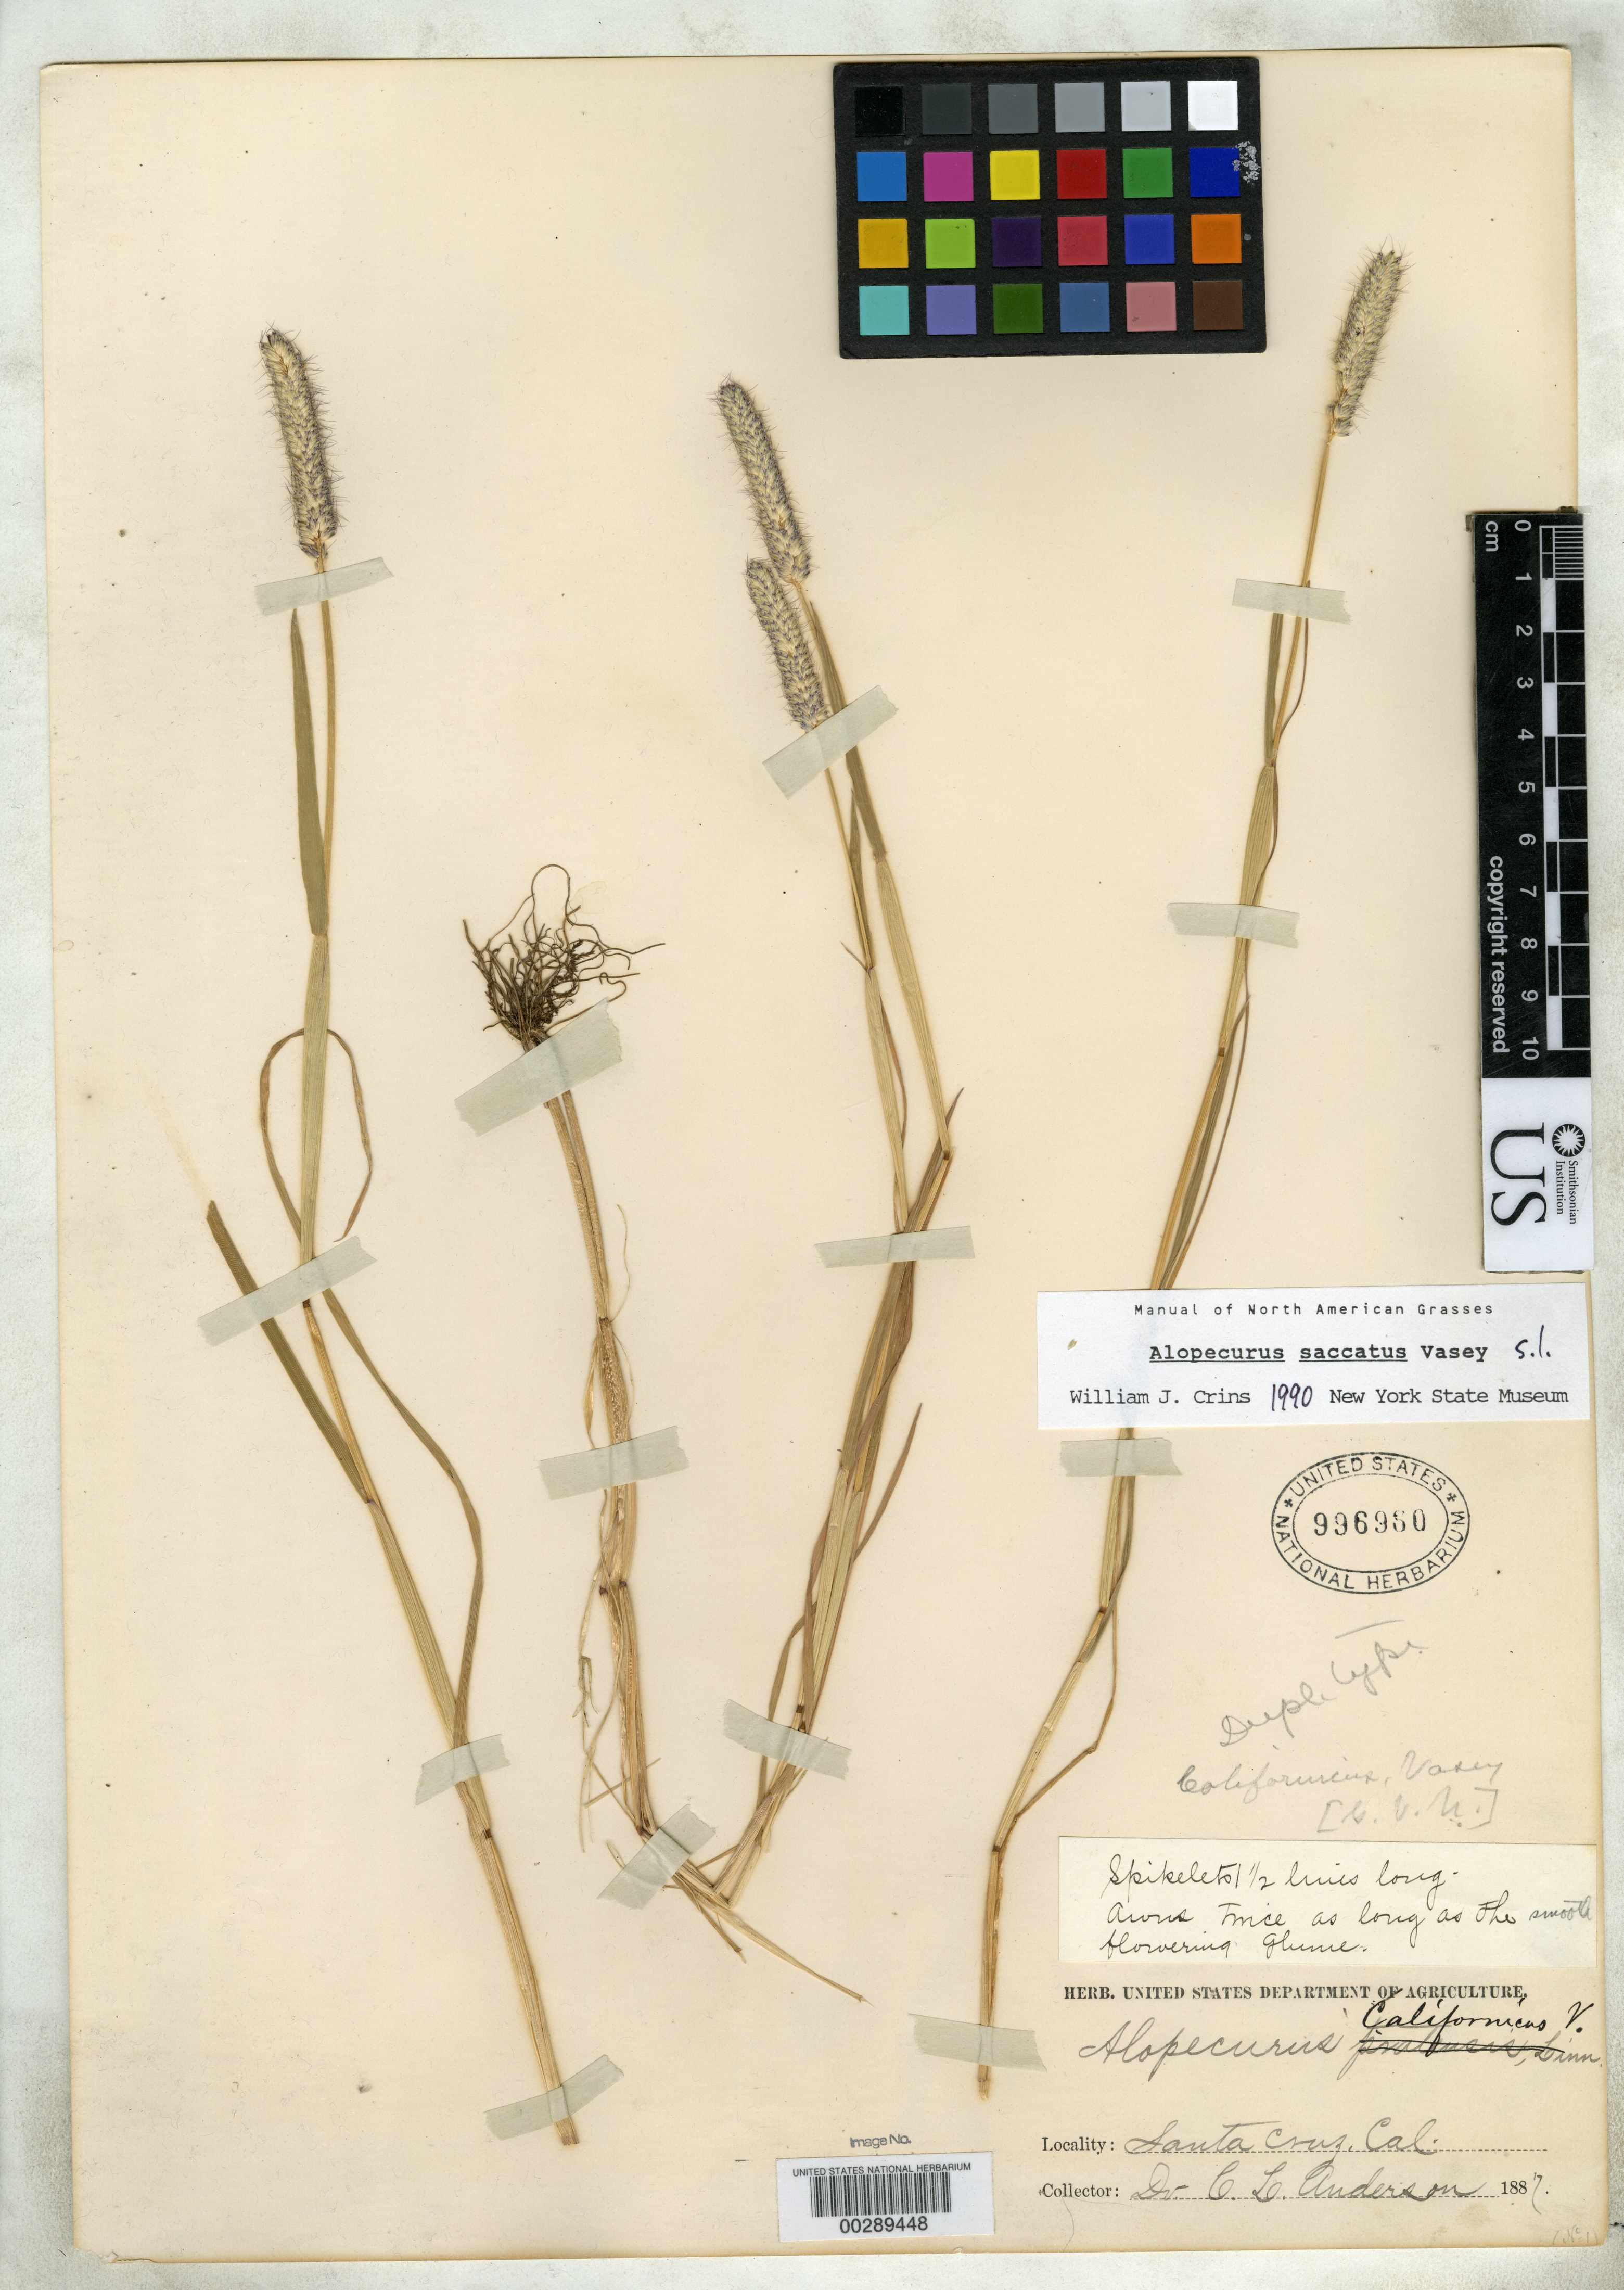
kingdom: Plantae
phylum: Tracheophyta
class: Liliopsida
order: Poales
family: Poaceae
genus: Alopecurus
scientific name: Alopecurus californicus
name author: Vasey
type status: Isotype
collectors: C. L. Anderson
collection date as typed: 1887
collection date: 1887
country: United States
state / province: California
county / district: Santa Cruz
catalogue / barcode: US 996960